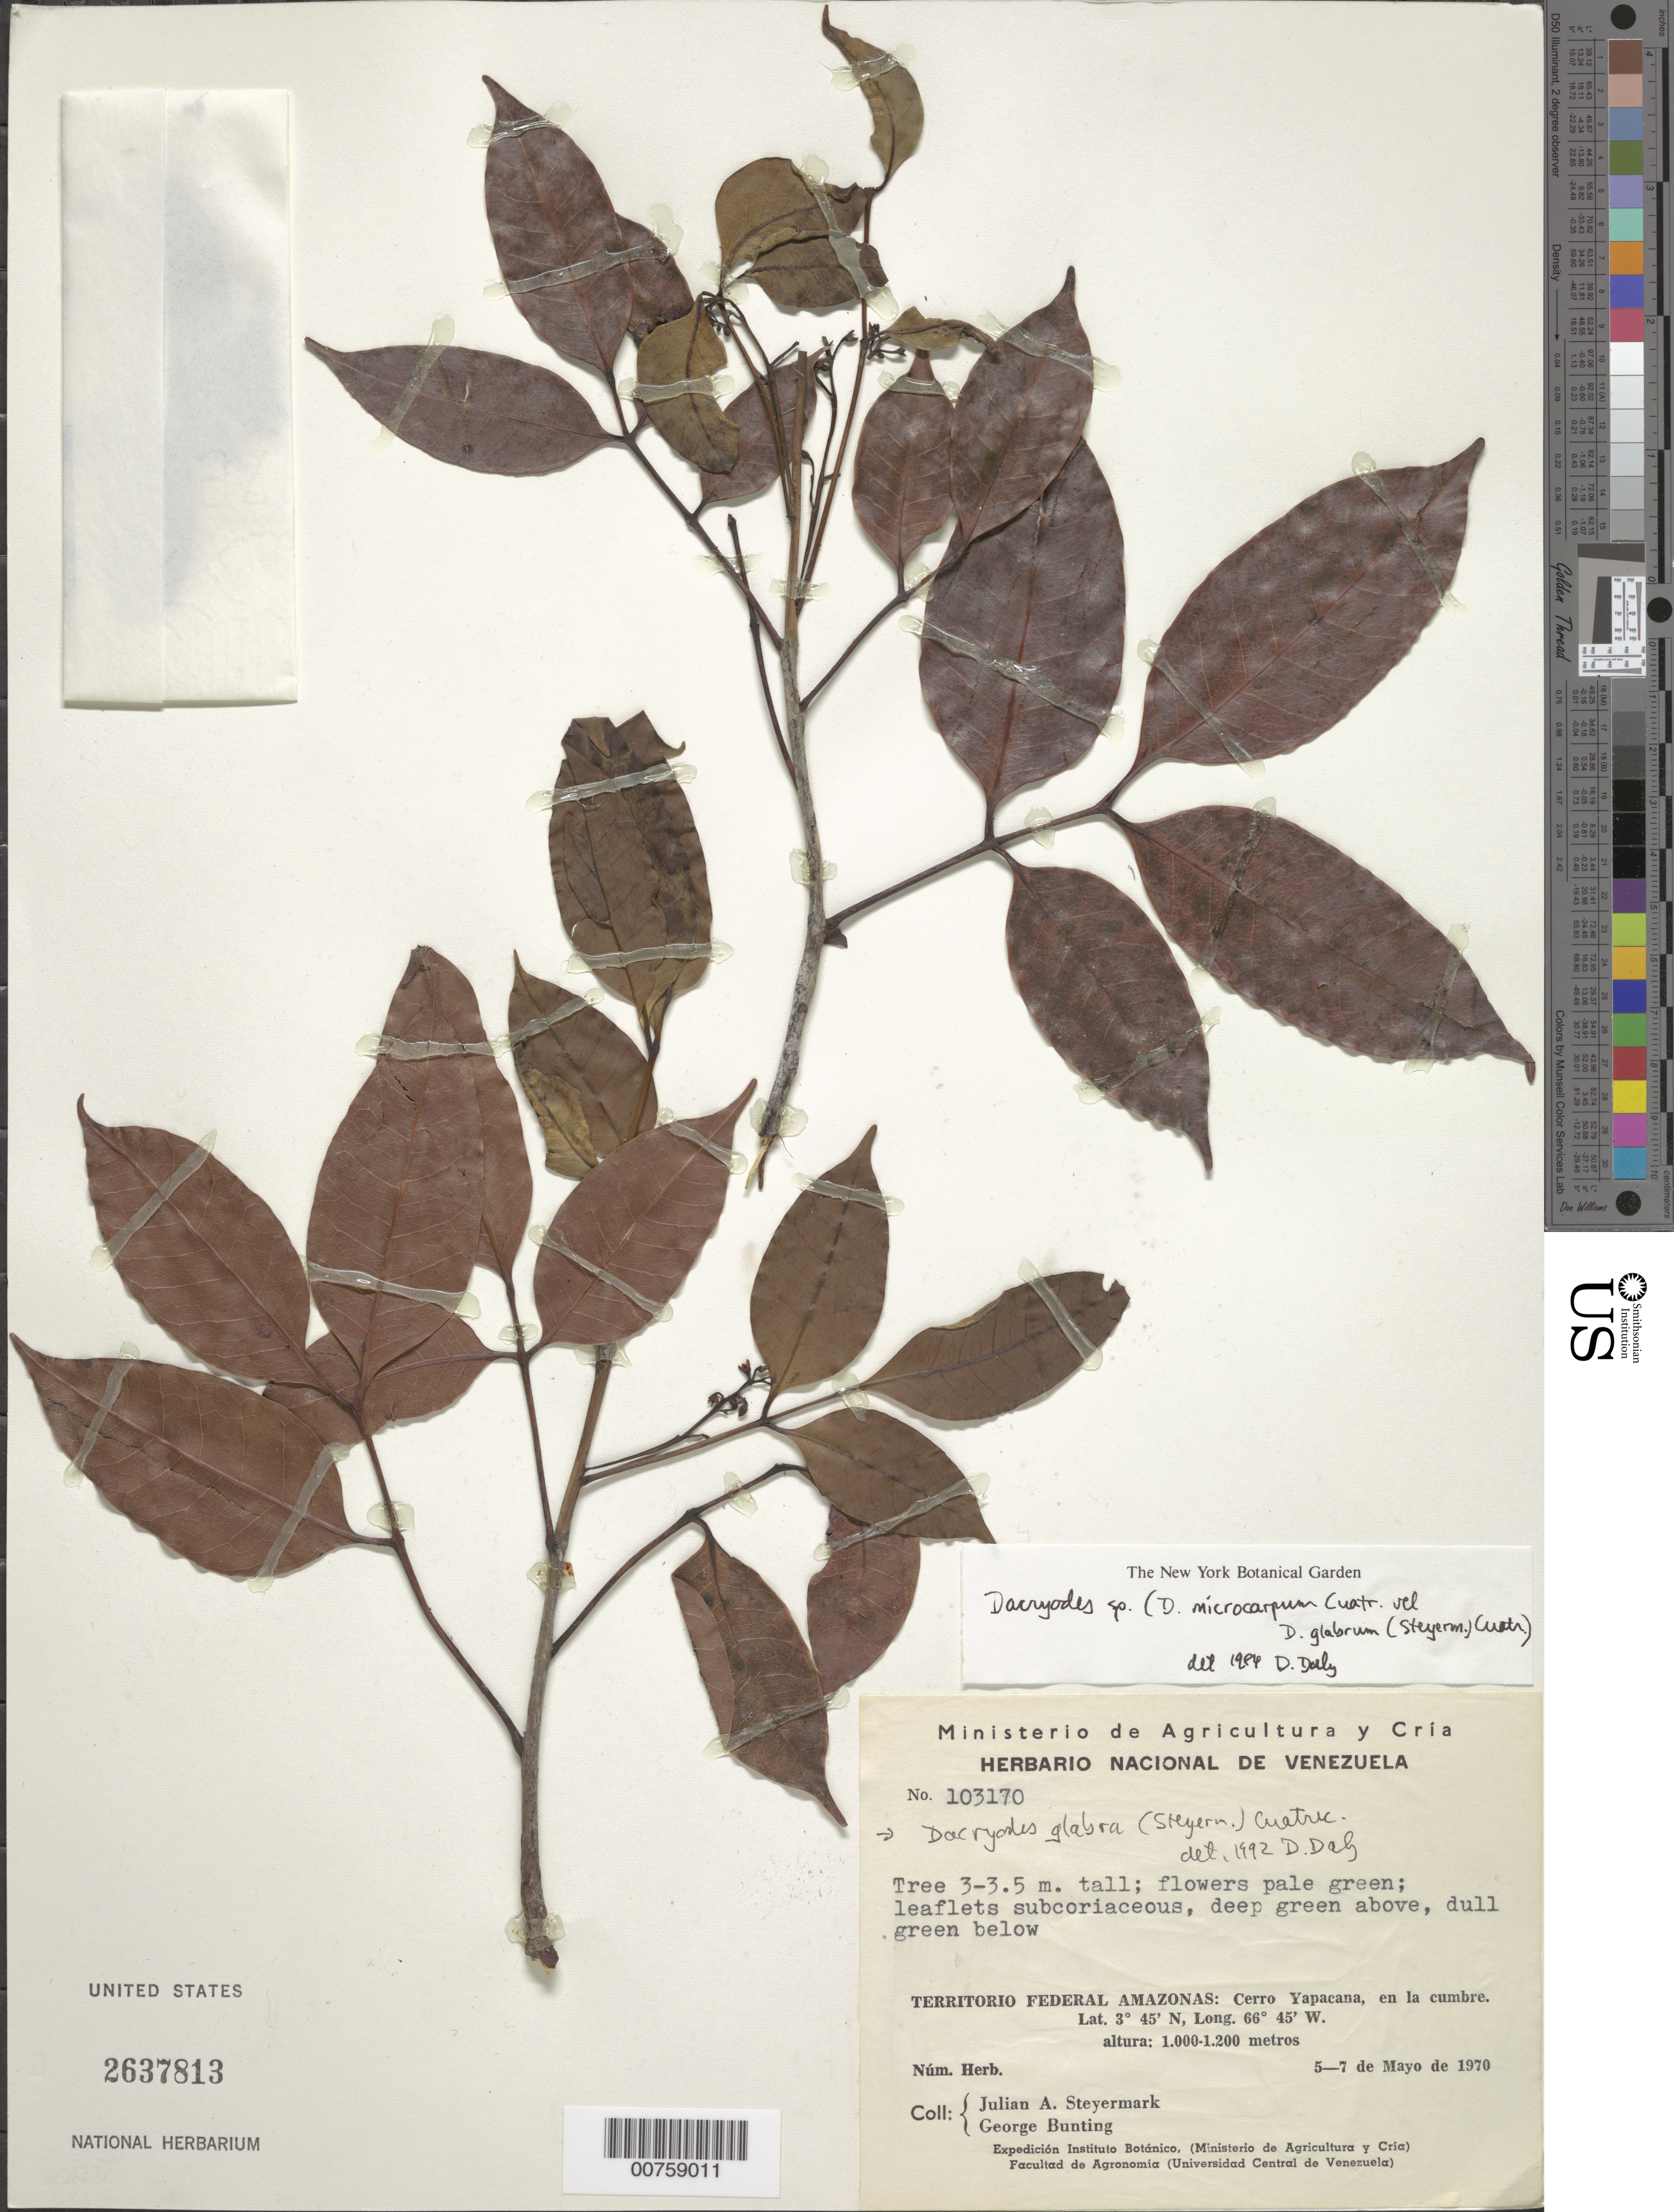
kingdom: Plantae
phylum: Tracheophyta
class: Magnoliopsida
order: Sapindales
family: Burseraceae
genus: Dacryodes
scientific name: Dacryodes sp.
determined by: Daly, D. C.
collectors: J. Steyermark & G. S. Bunting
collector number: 103170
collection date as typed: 5-May-70 to 7-May-70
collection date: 1970-05-05/1970-05-07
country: Venezuela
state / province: Amazonas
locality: Cerro Yapacána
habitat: Summit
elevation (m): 1000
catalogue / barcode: US 2637813